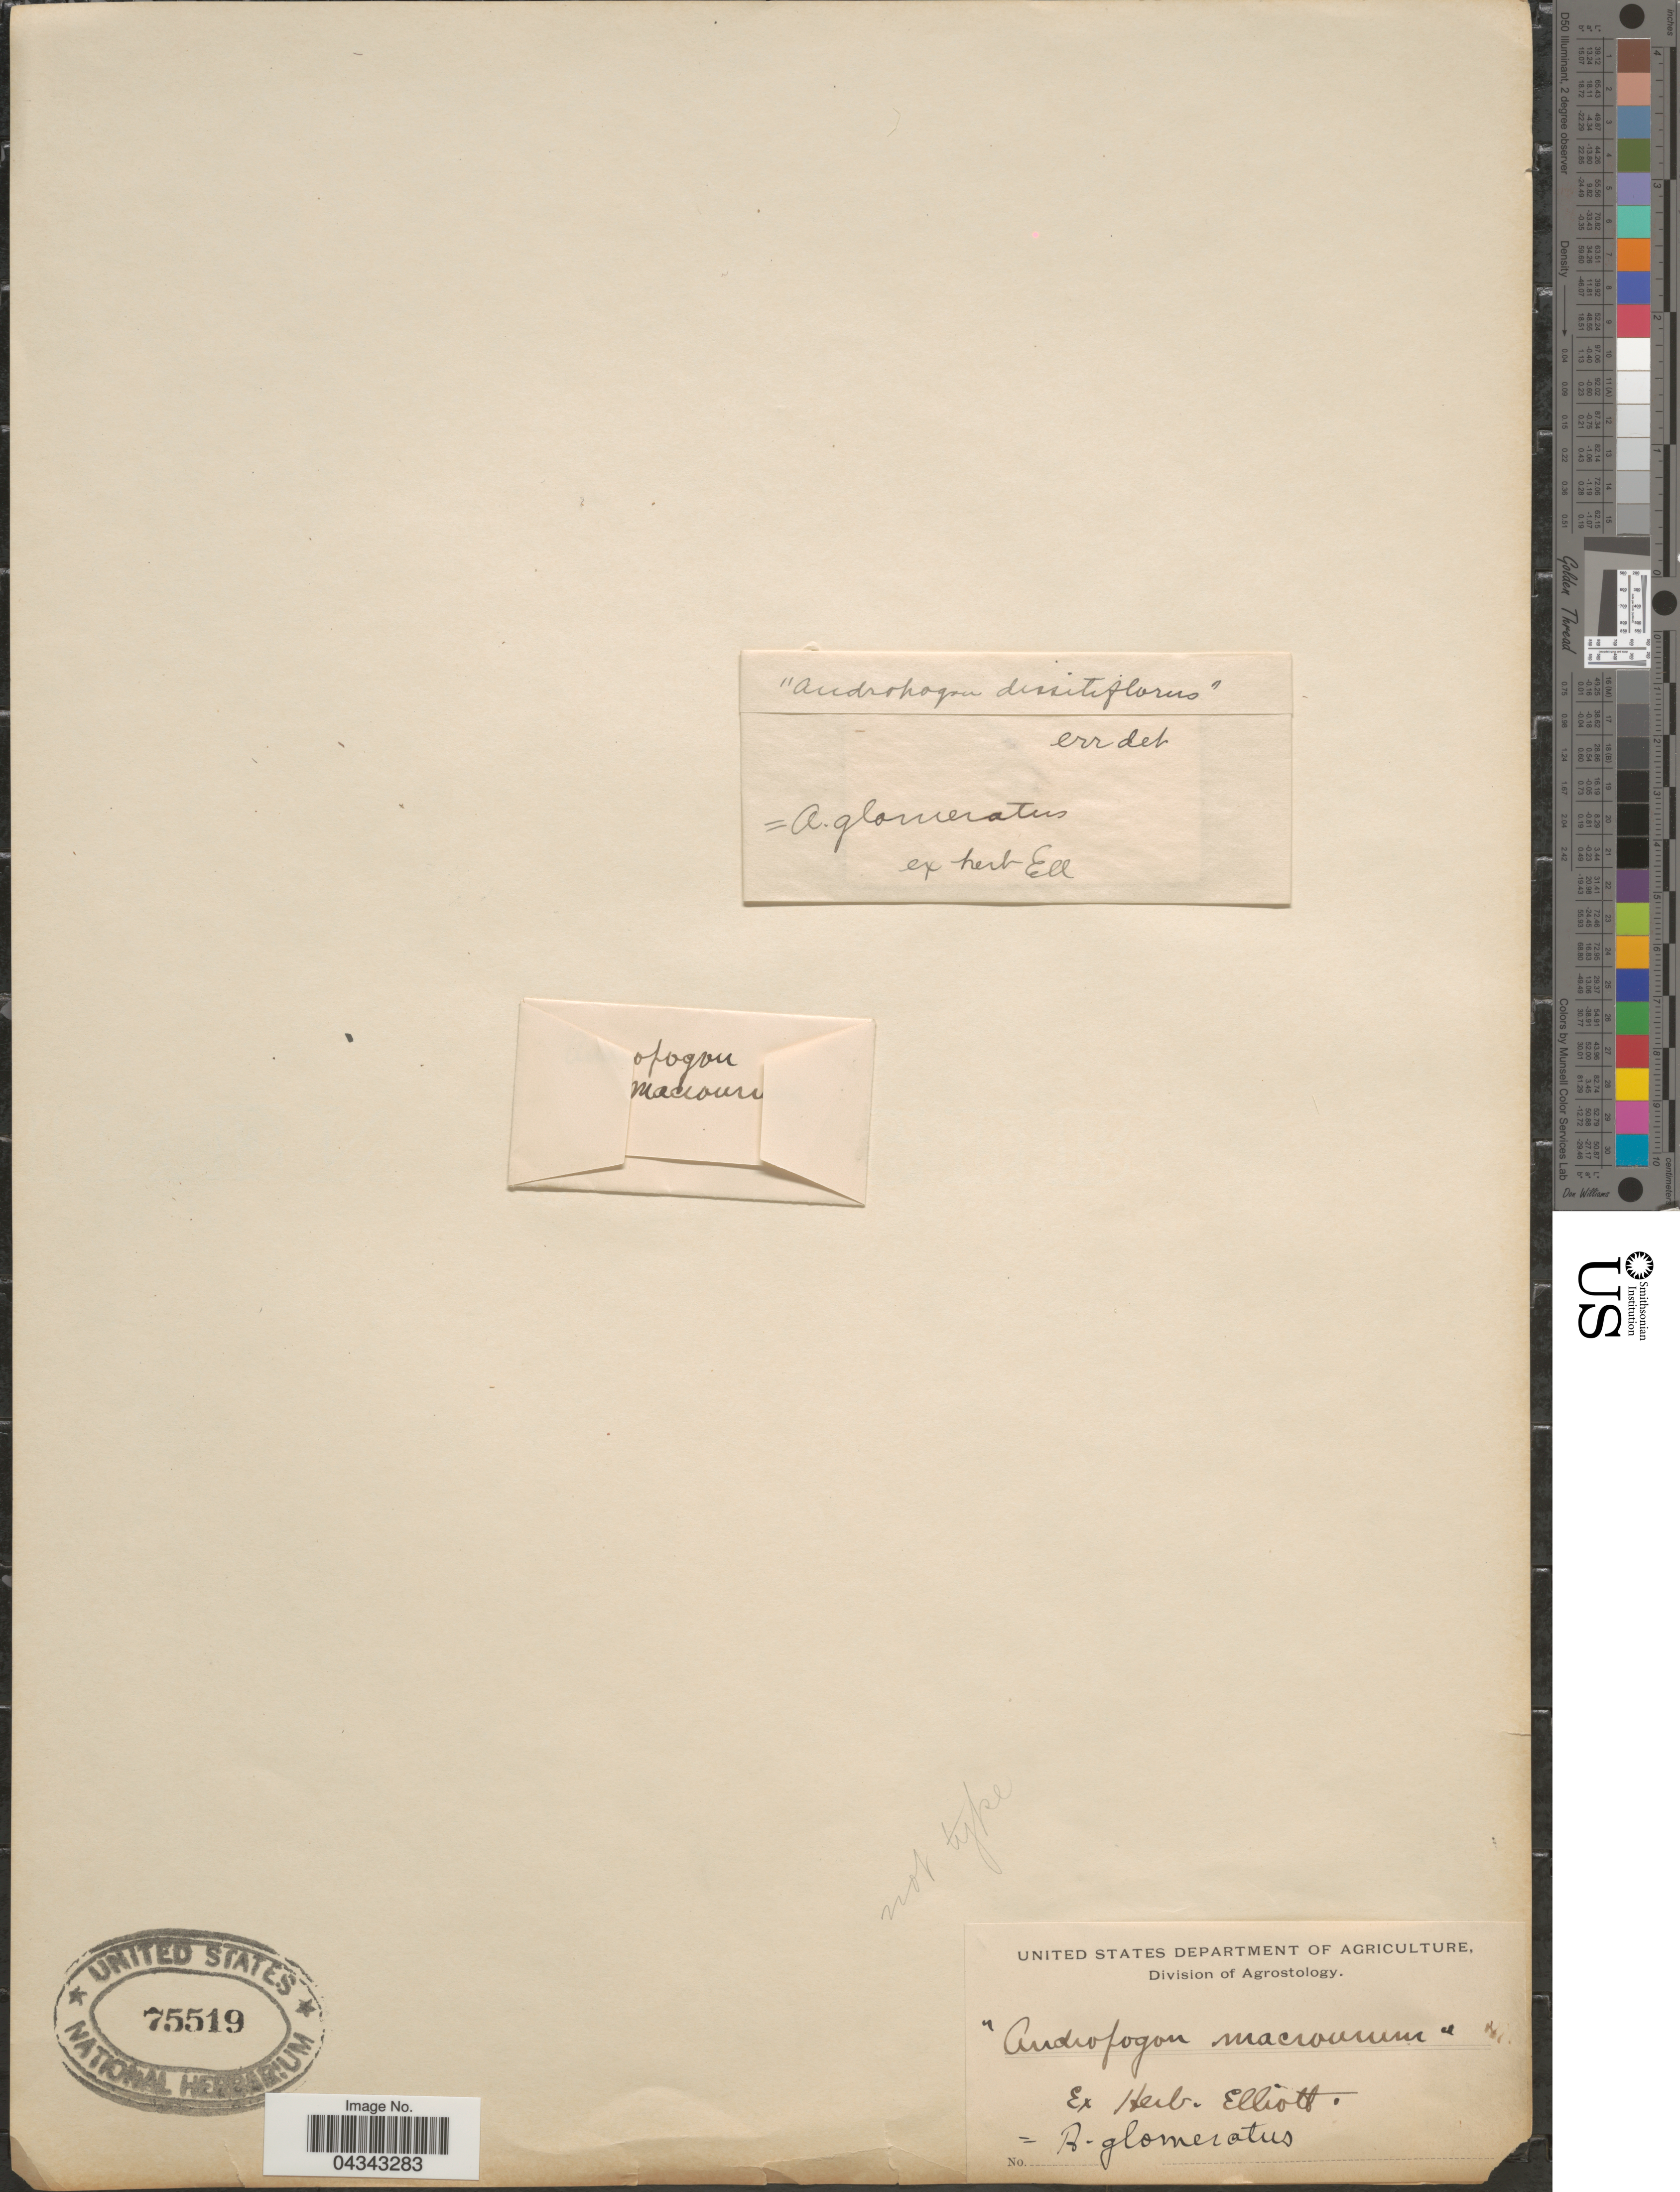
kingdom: Plantae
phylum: Tracheophyta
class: Liliopsida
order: Poales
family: Poaceae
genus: Andropogon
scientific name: Andropogon glomeratus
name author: (Walter) Britton, Stearns & Poggenb.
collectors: ex herb. Elliott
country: United States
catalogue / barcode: US 75519